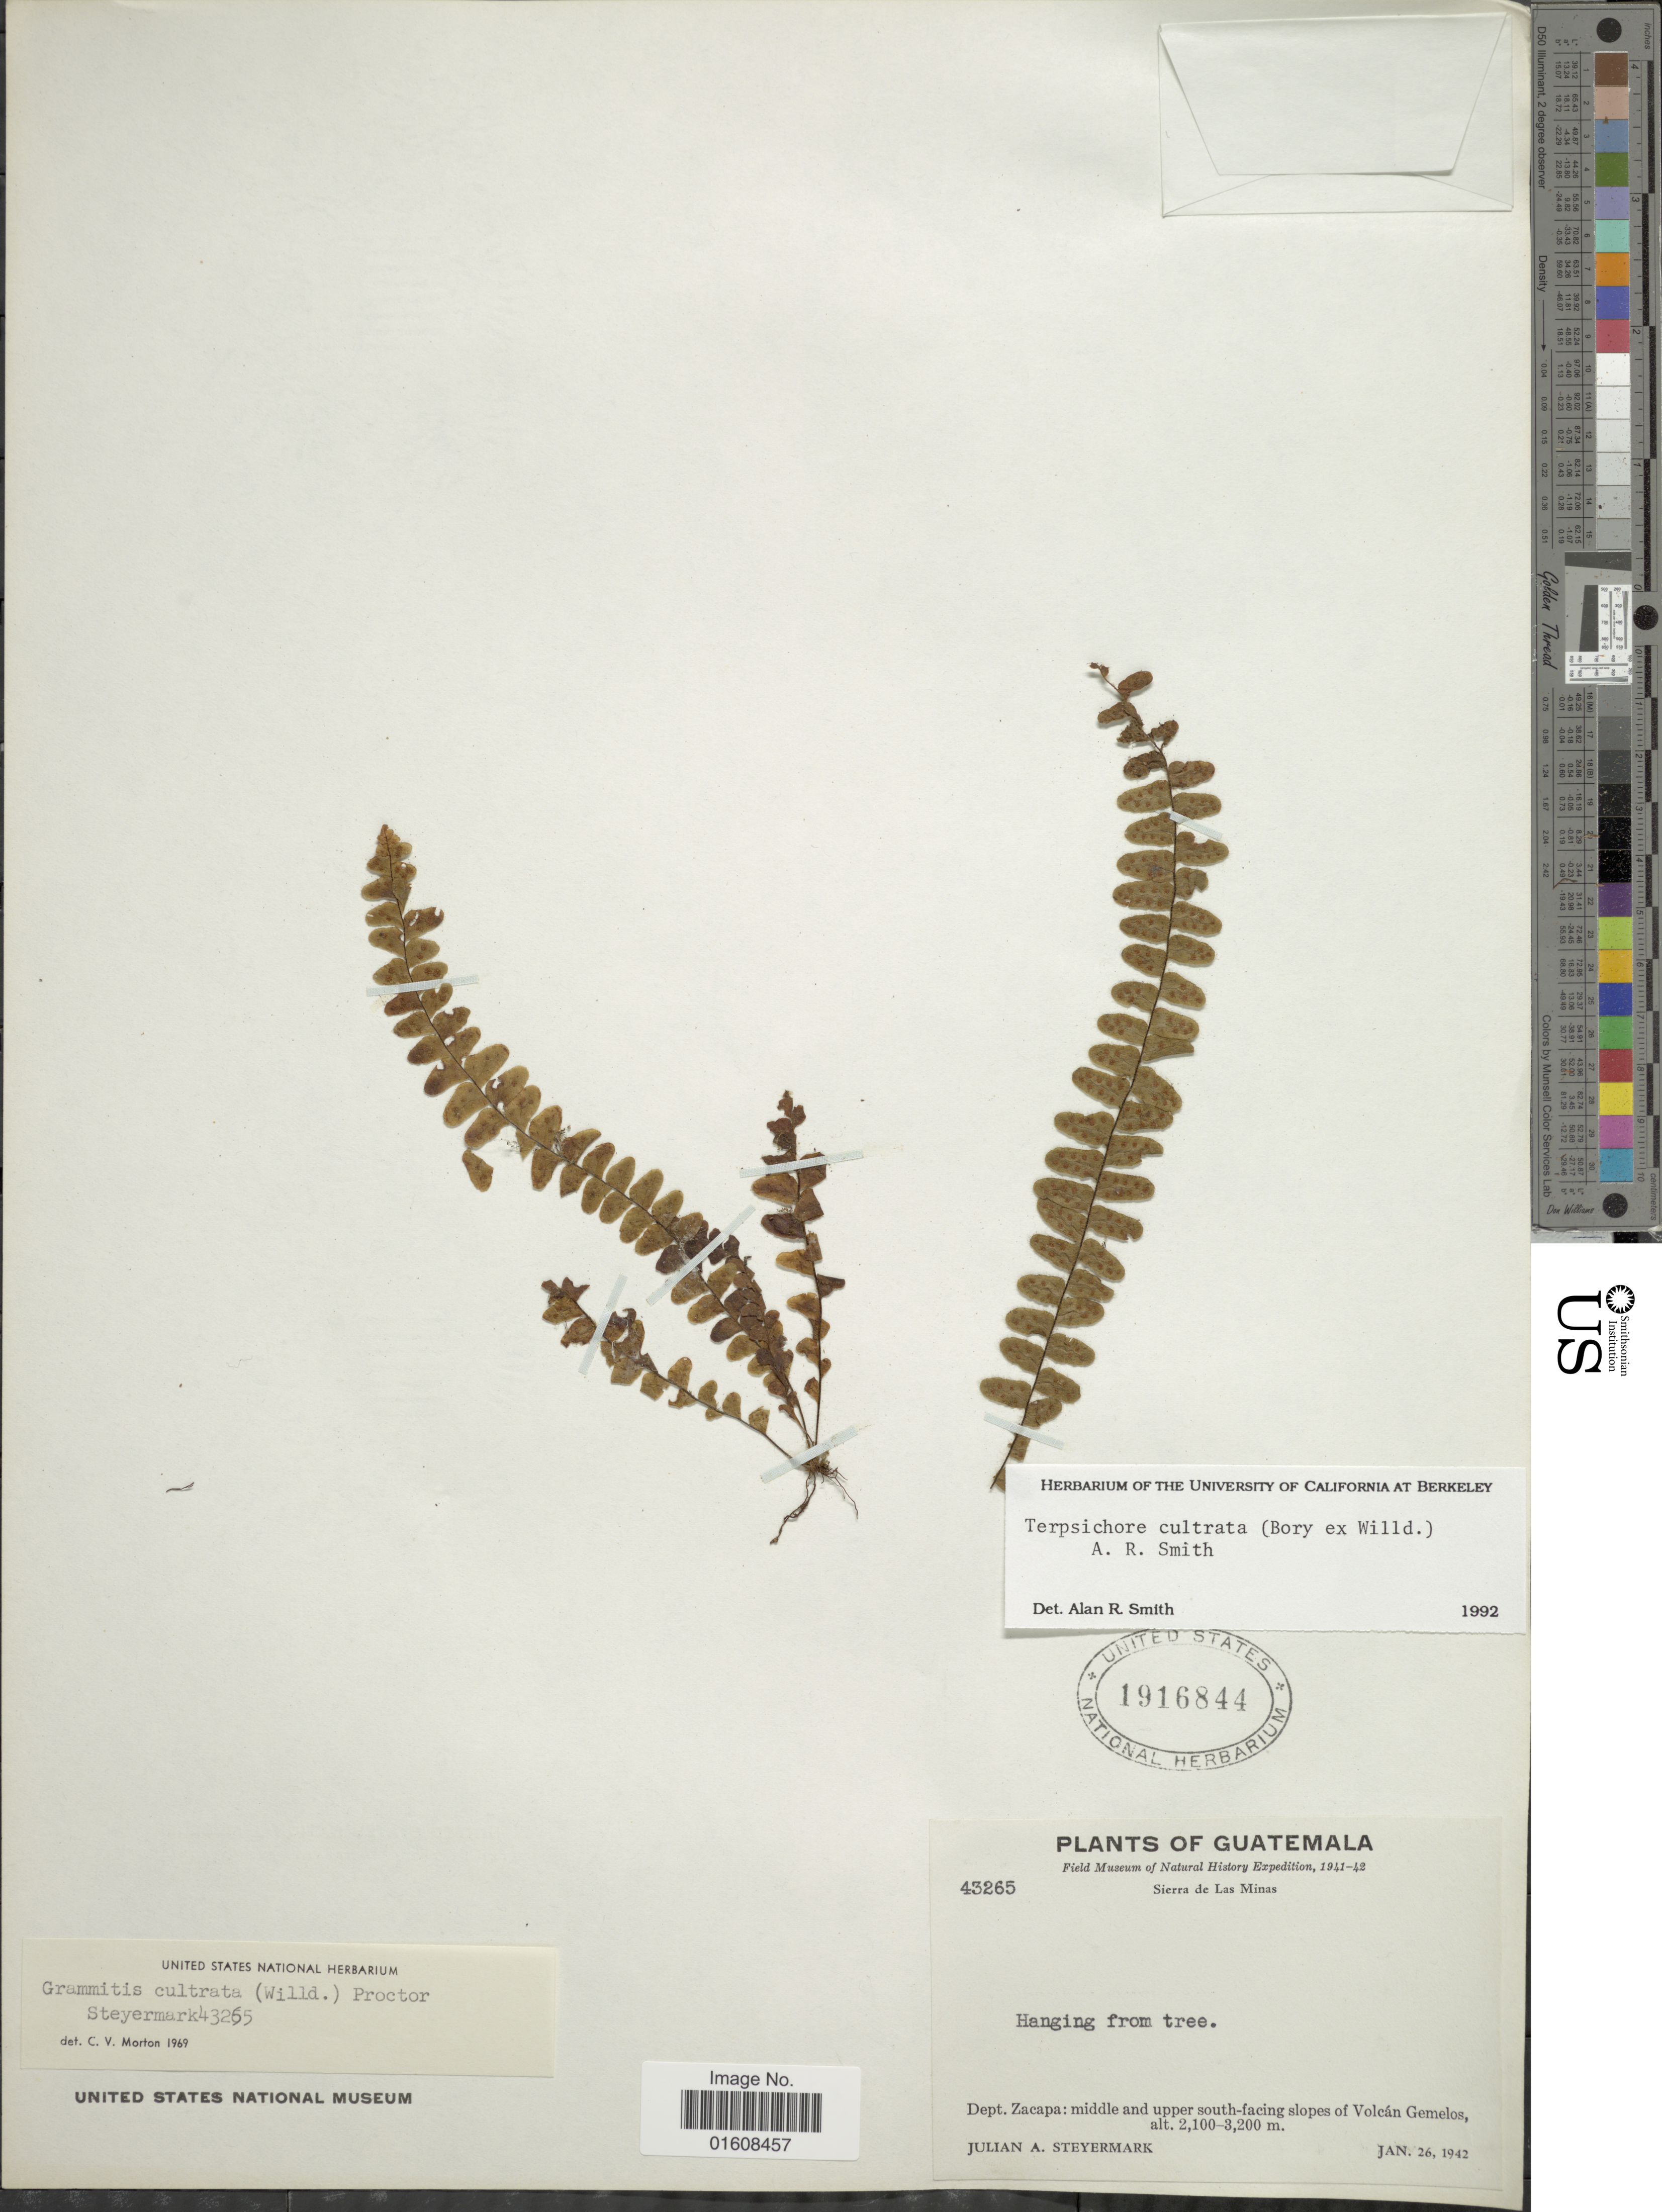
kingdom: Plantae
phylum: Tracheophyta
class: Polypodiopsida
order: Polypodiales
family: Polypodiaceae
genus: Alansmia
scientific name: Alansmia cultrata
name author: (Bory ex Willd.) Moguel & M. Kessler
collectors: J. Steyermark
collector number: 43265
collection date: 1942-01-26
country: Guatemala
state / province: Zacapa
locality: Sierra de Las Minas. middle and upper south-facing slopes of Volcán Gemelos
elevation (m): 2100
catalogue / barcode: US 1916844